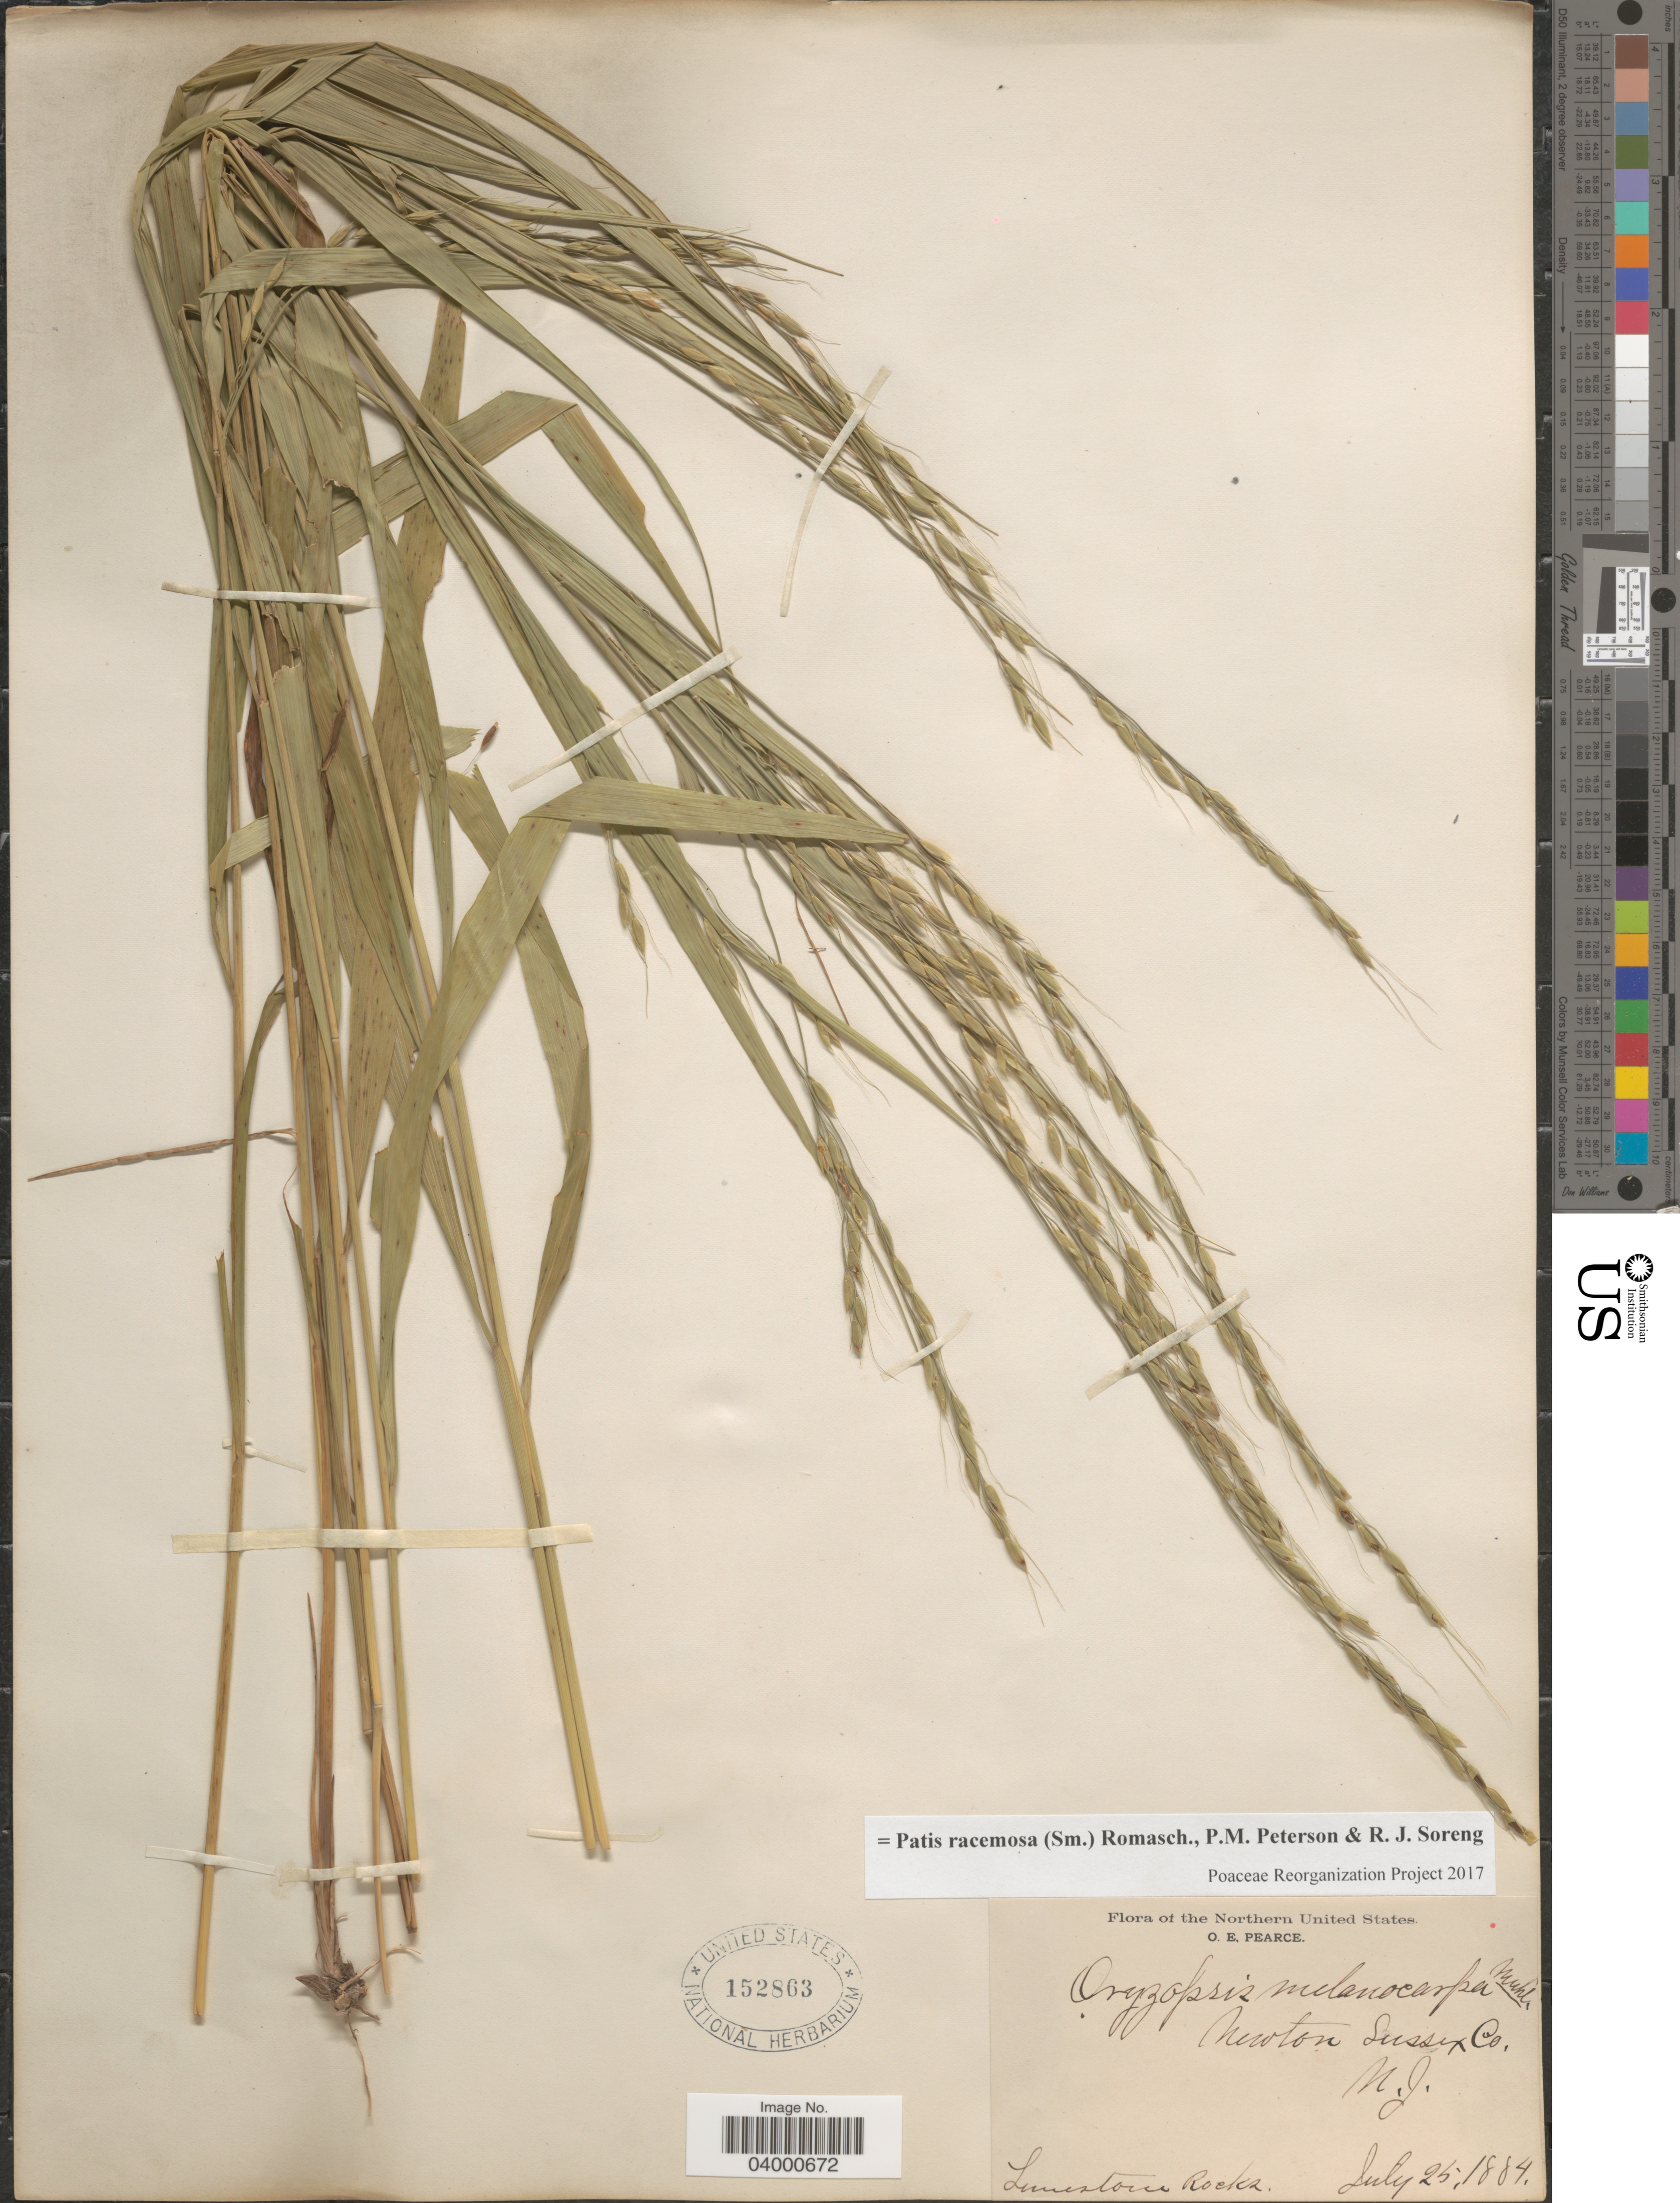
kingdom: Plantae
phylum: Tracheophyta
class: Liliopsida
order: Poales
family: Poaceae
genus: Patis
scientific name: Patis racemosa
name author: (Sm.) Romasch. et al.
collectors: O. E. Pearce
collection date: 1884-07-25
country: United States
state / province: New Jersey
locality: Northern United States. Newton, Sussex Co. Limestone Rocks.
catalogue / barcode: US 152863